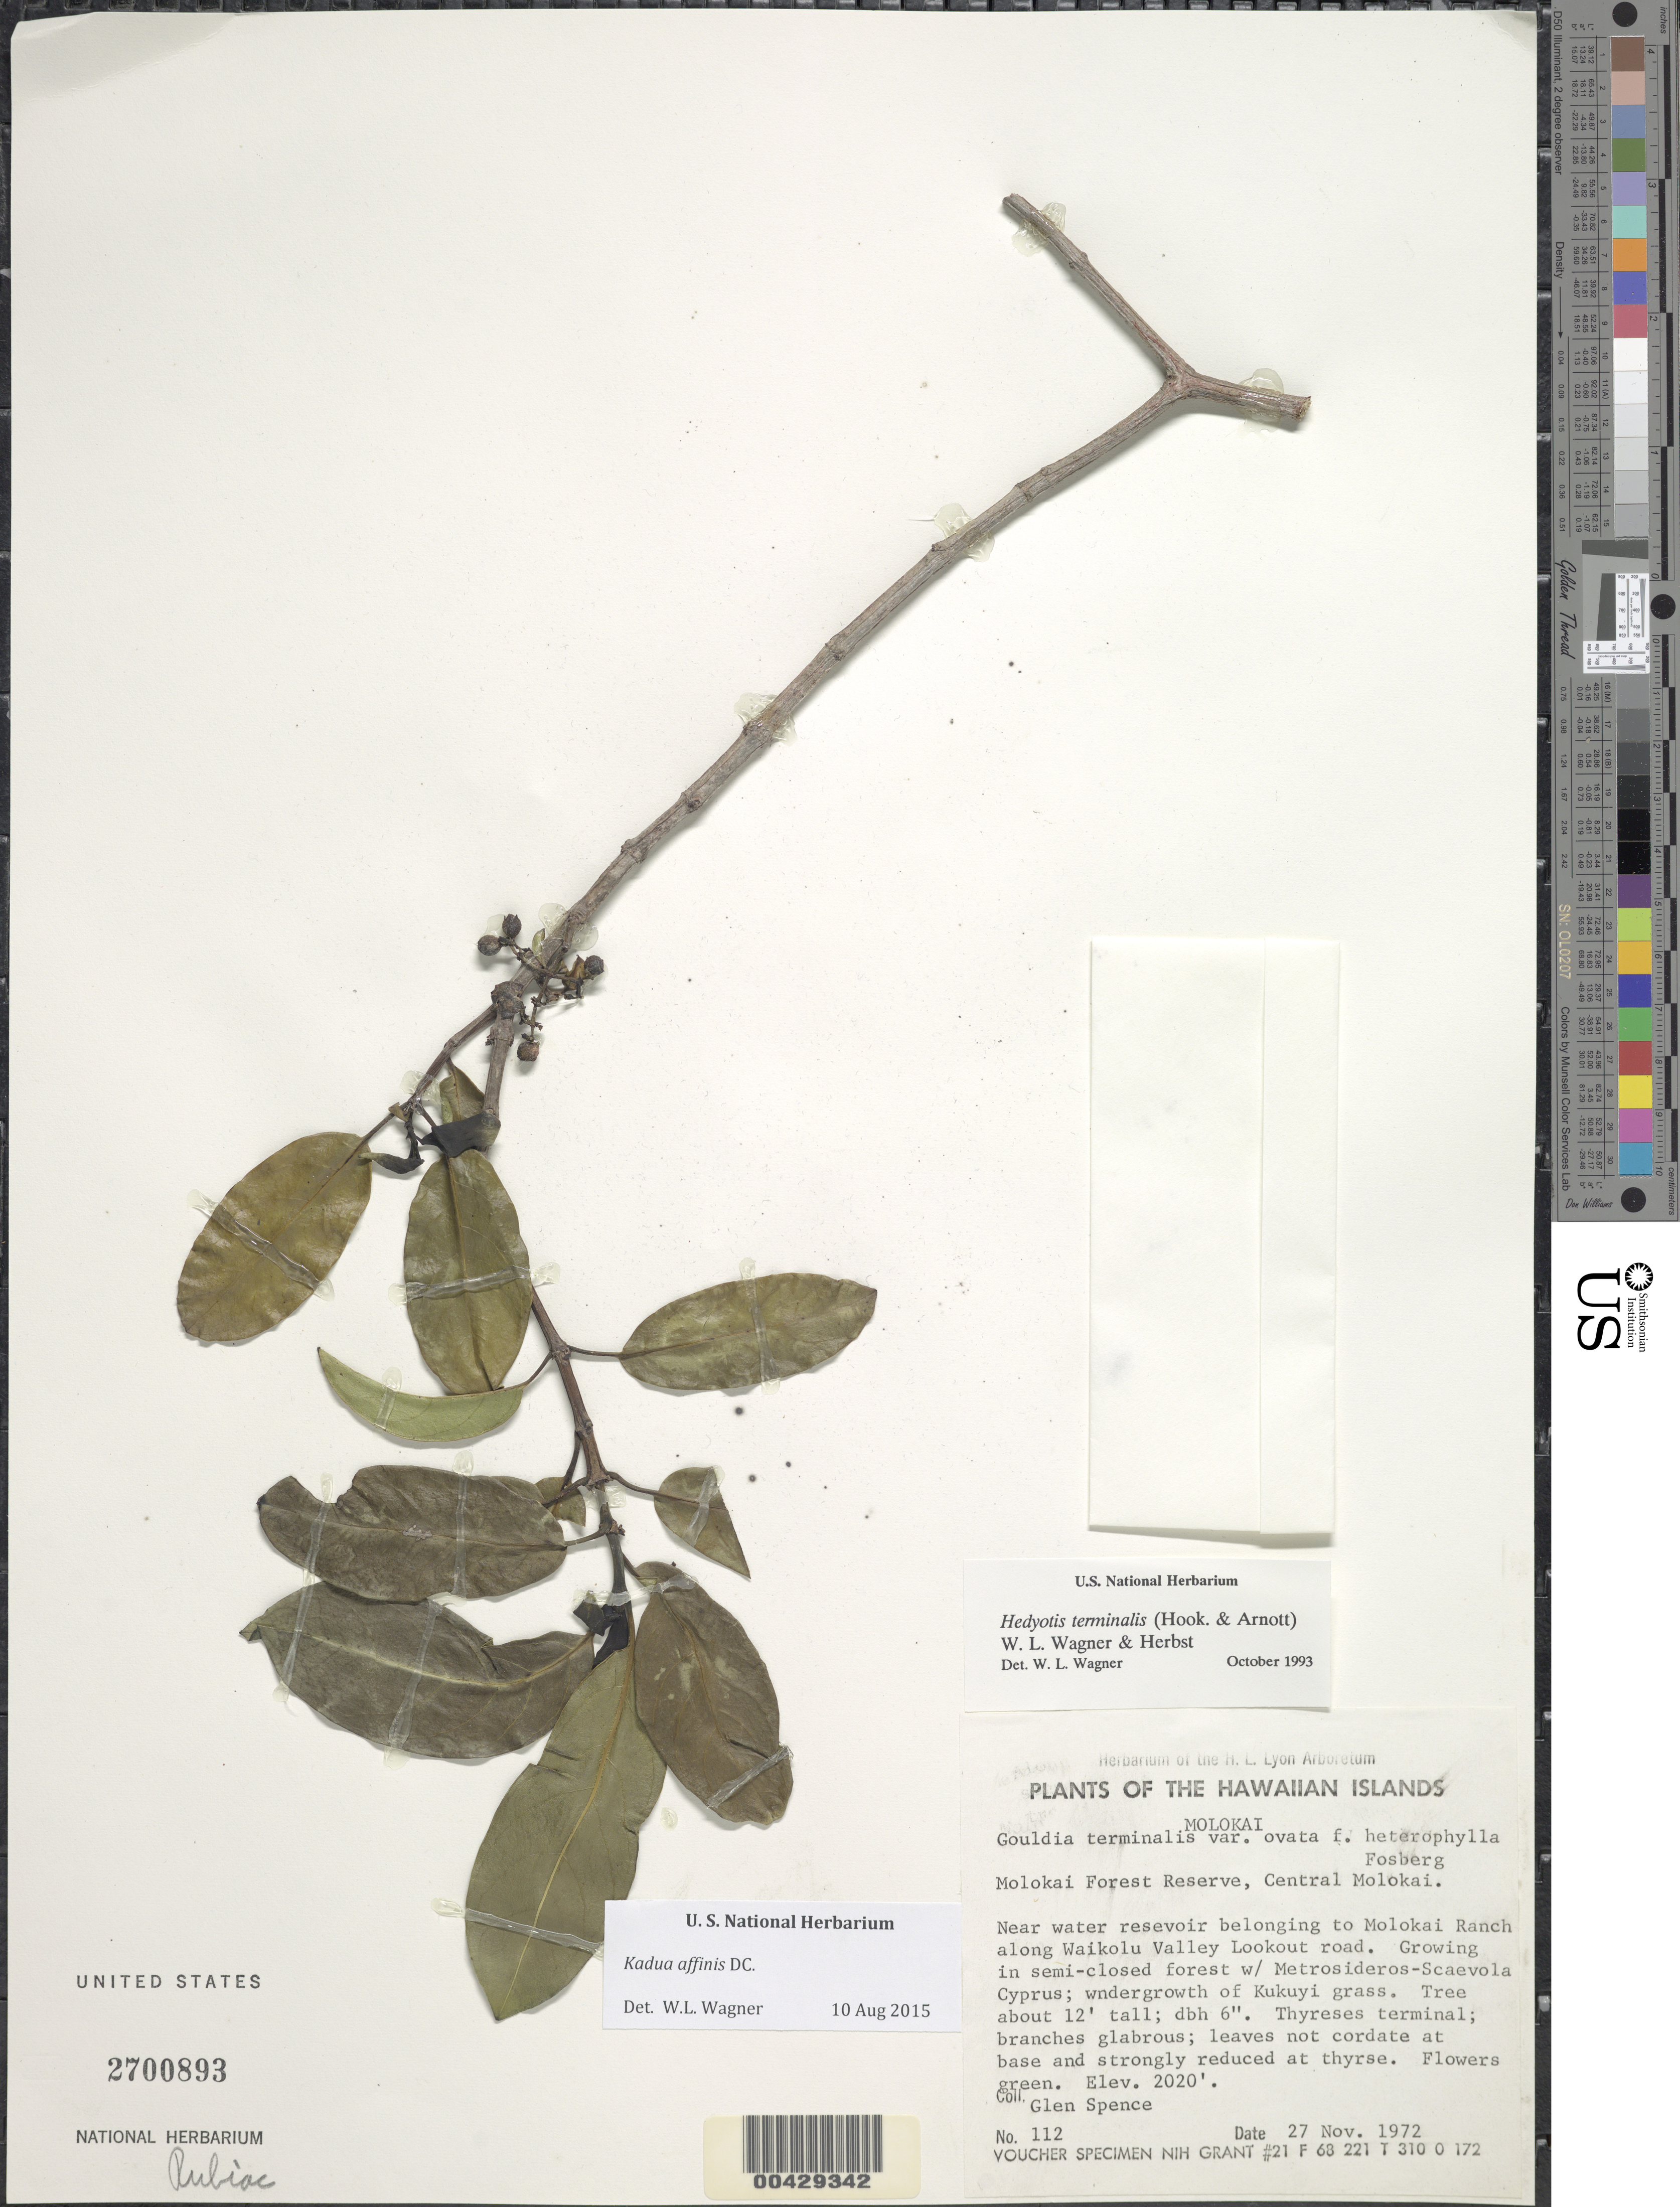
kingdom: Plantae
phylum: Tracheophyta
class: Magnoliopsida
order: Gentianales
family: Rubiaceae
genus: Kadua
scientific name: Kadua affinis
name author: DC.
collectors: G. Spence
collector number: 112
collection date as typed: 27 Nov 1972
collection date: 1972-11-27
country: United States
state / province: Hawaii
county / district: Maui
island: Moloka'i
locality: Molokai Forest Reserve, near water reservoir belonging to Molokai Ranch along Waikolu Valley Lookout road, Central Molokai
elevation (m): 616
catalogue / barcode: US 2700893